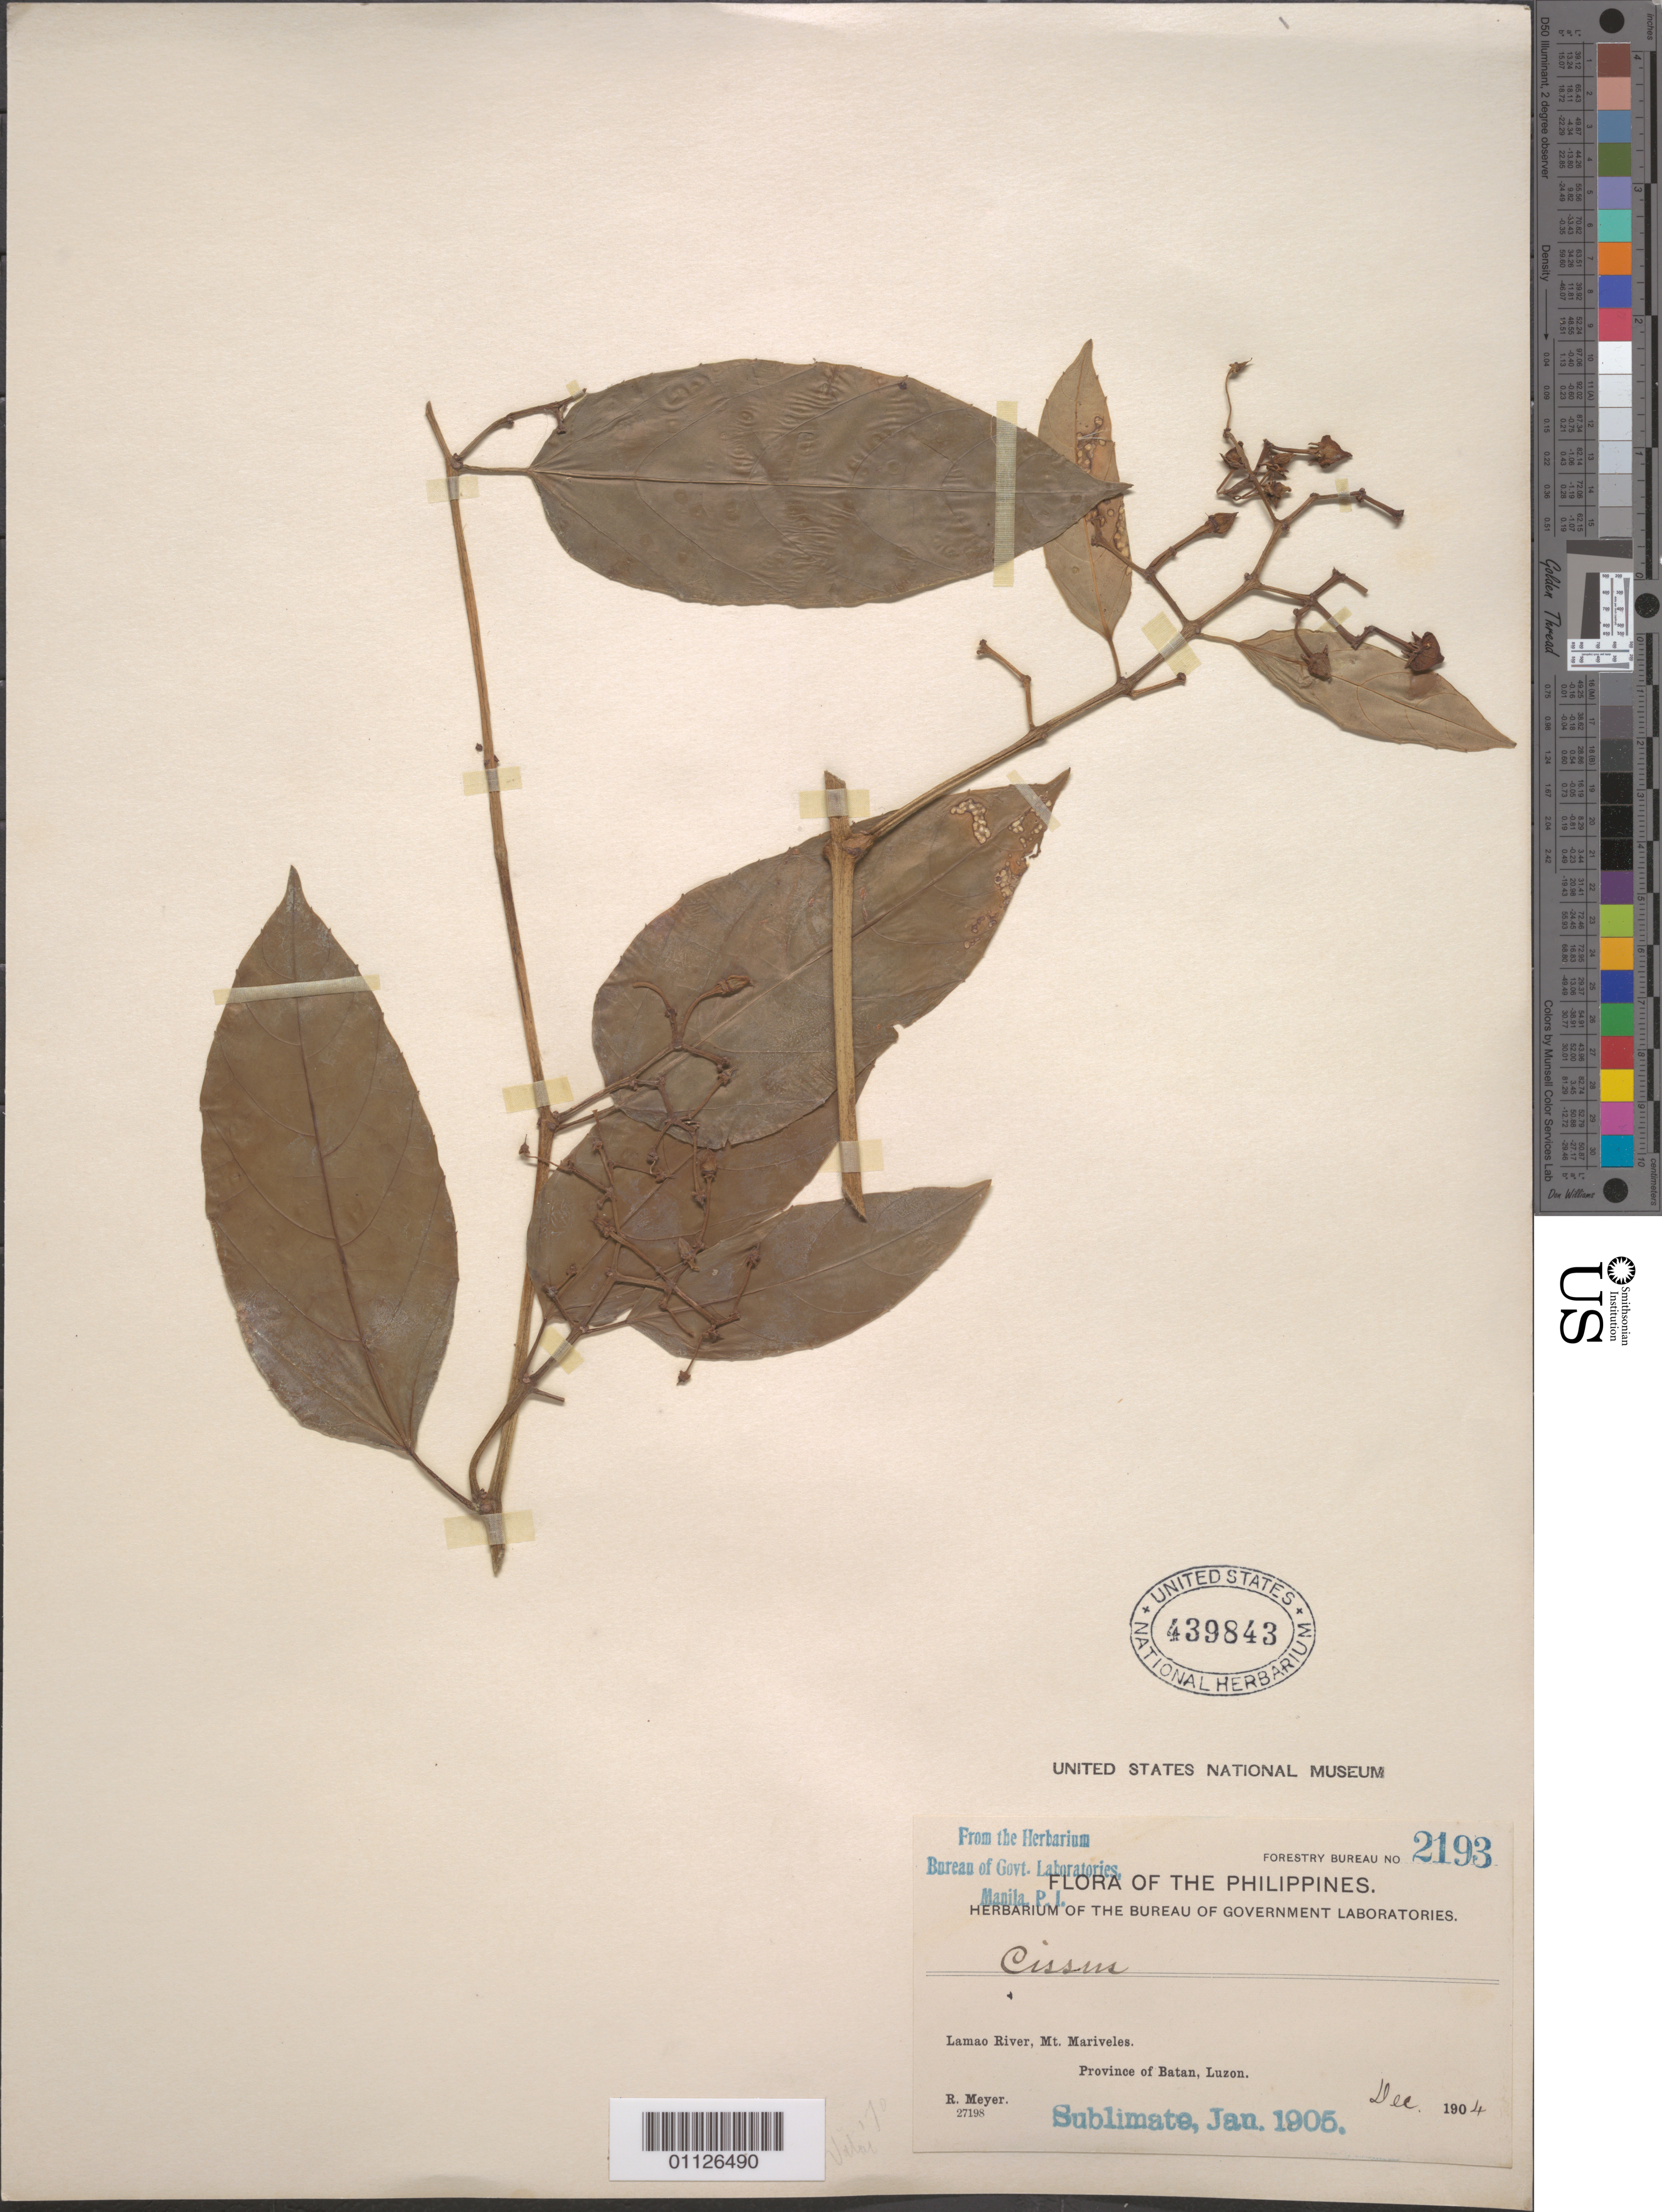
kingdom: Plantae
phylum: Tracheophyta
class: Magnoliopsida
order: Vitales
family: Vitaceae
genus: Cissus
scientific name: Cissus sp.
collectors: R. Meyer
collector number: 2193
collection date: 1904-12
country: Philippines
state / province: Central Luzon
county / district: Bataan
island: Luzon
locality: Lamao River, Mt Mariveles.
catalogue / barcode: US 439843